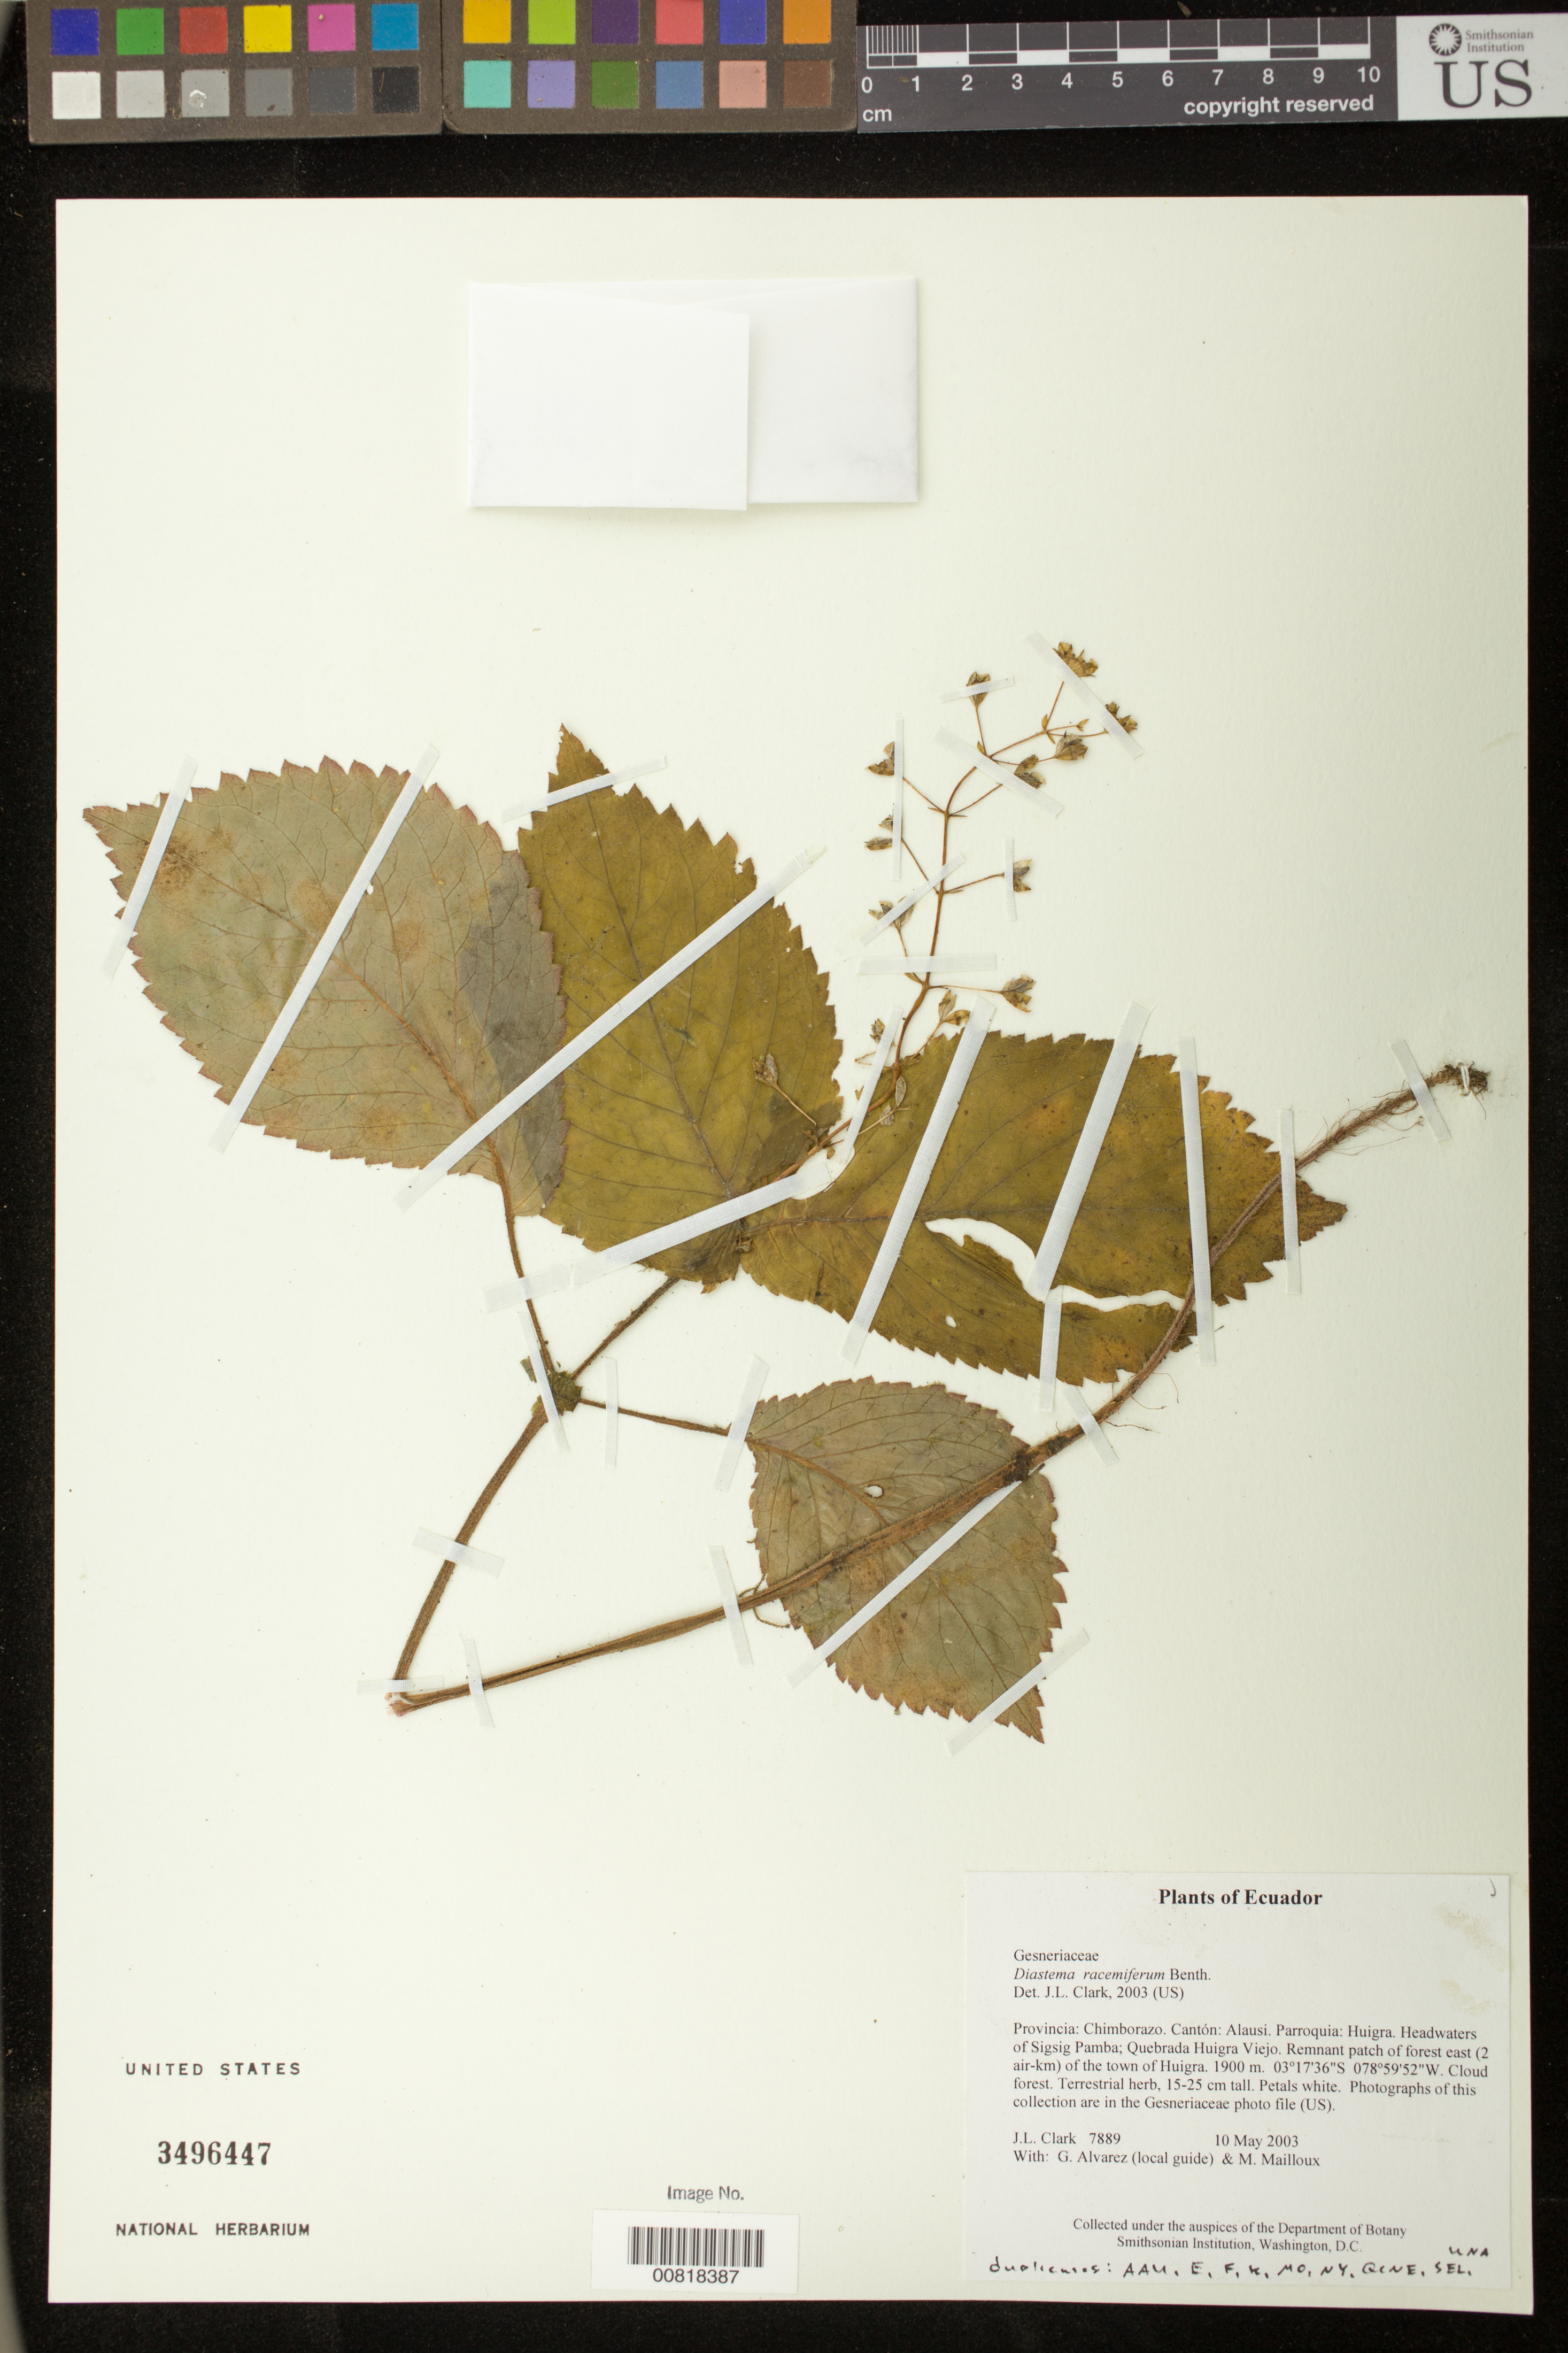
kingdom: Plantae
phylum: Tracheophyta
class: Magnoliopsida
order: Lamiales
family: Gesneriaceae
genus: Diastema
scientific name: Diastema racemiferum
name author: Benth.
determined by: Clark, J. L., (SEL), The Marie Selby Botanical Garden (UNITED STATES)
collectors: J. L. Clark, G. Alvarez (local guide) & M. Mailloux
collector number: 7889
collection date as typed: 10 May 2003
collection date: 2003-05-10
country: Ecuador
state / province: Chimborazo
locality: Alausi. Parroquia: Huigra. Headwaters of Sigsig Pamba; Quebrada Huigra Viejo. Remnant patch of forest east (2 air-km) of the town of Huigra.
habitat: Cloud forest.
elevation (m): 1900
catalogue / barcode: US 3496447